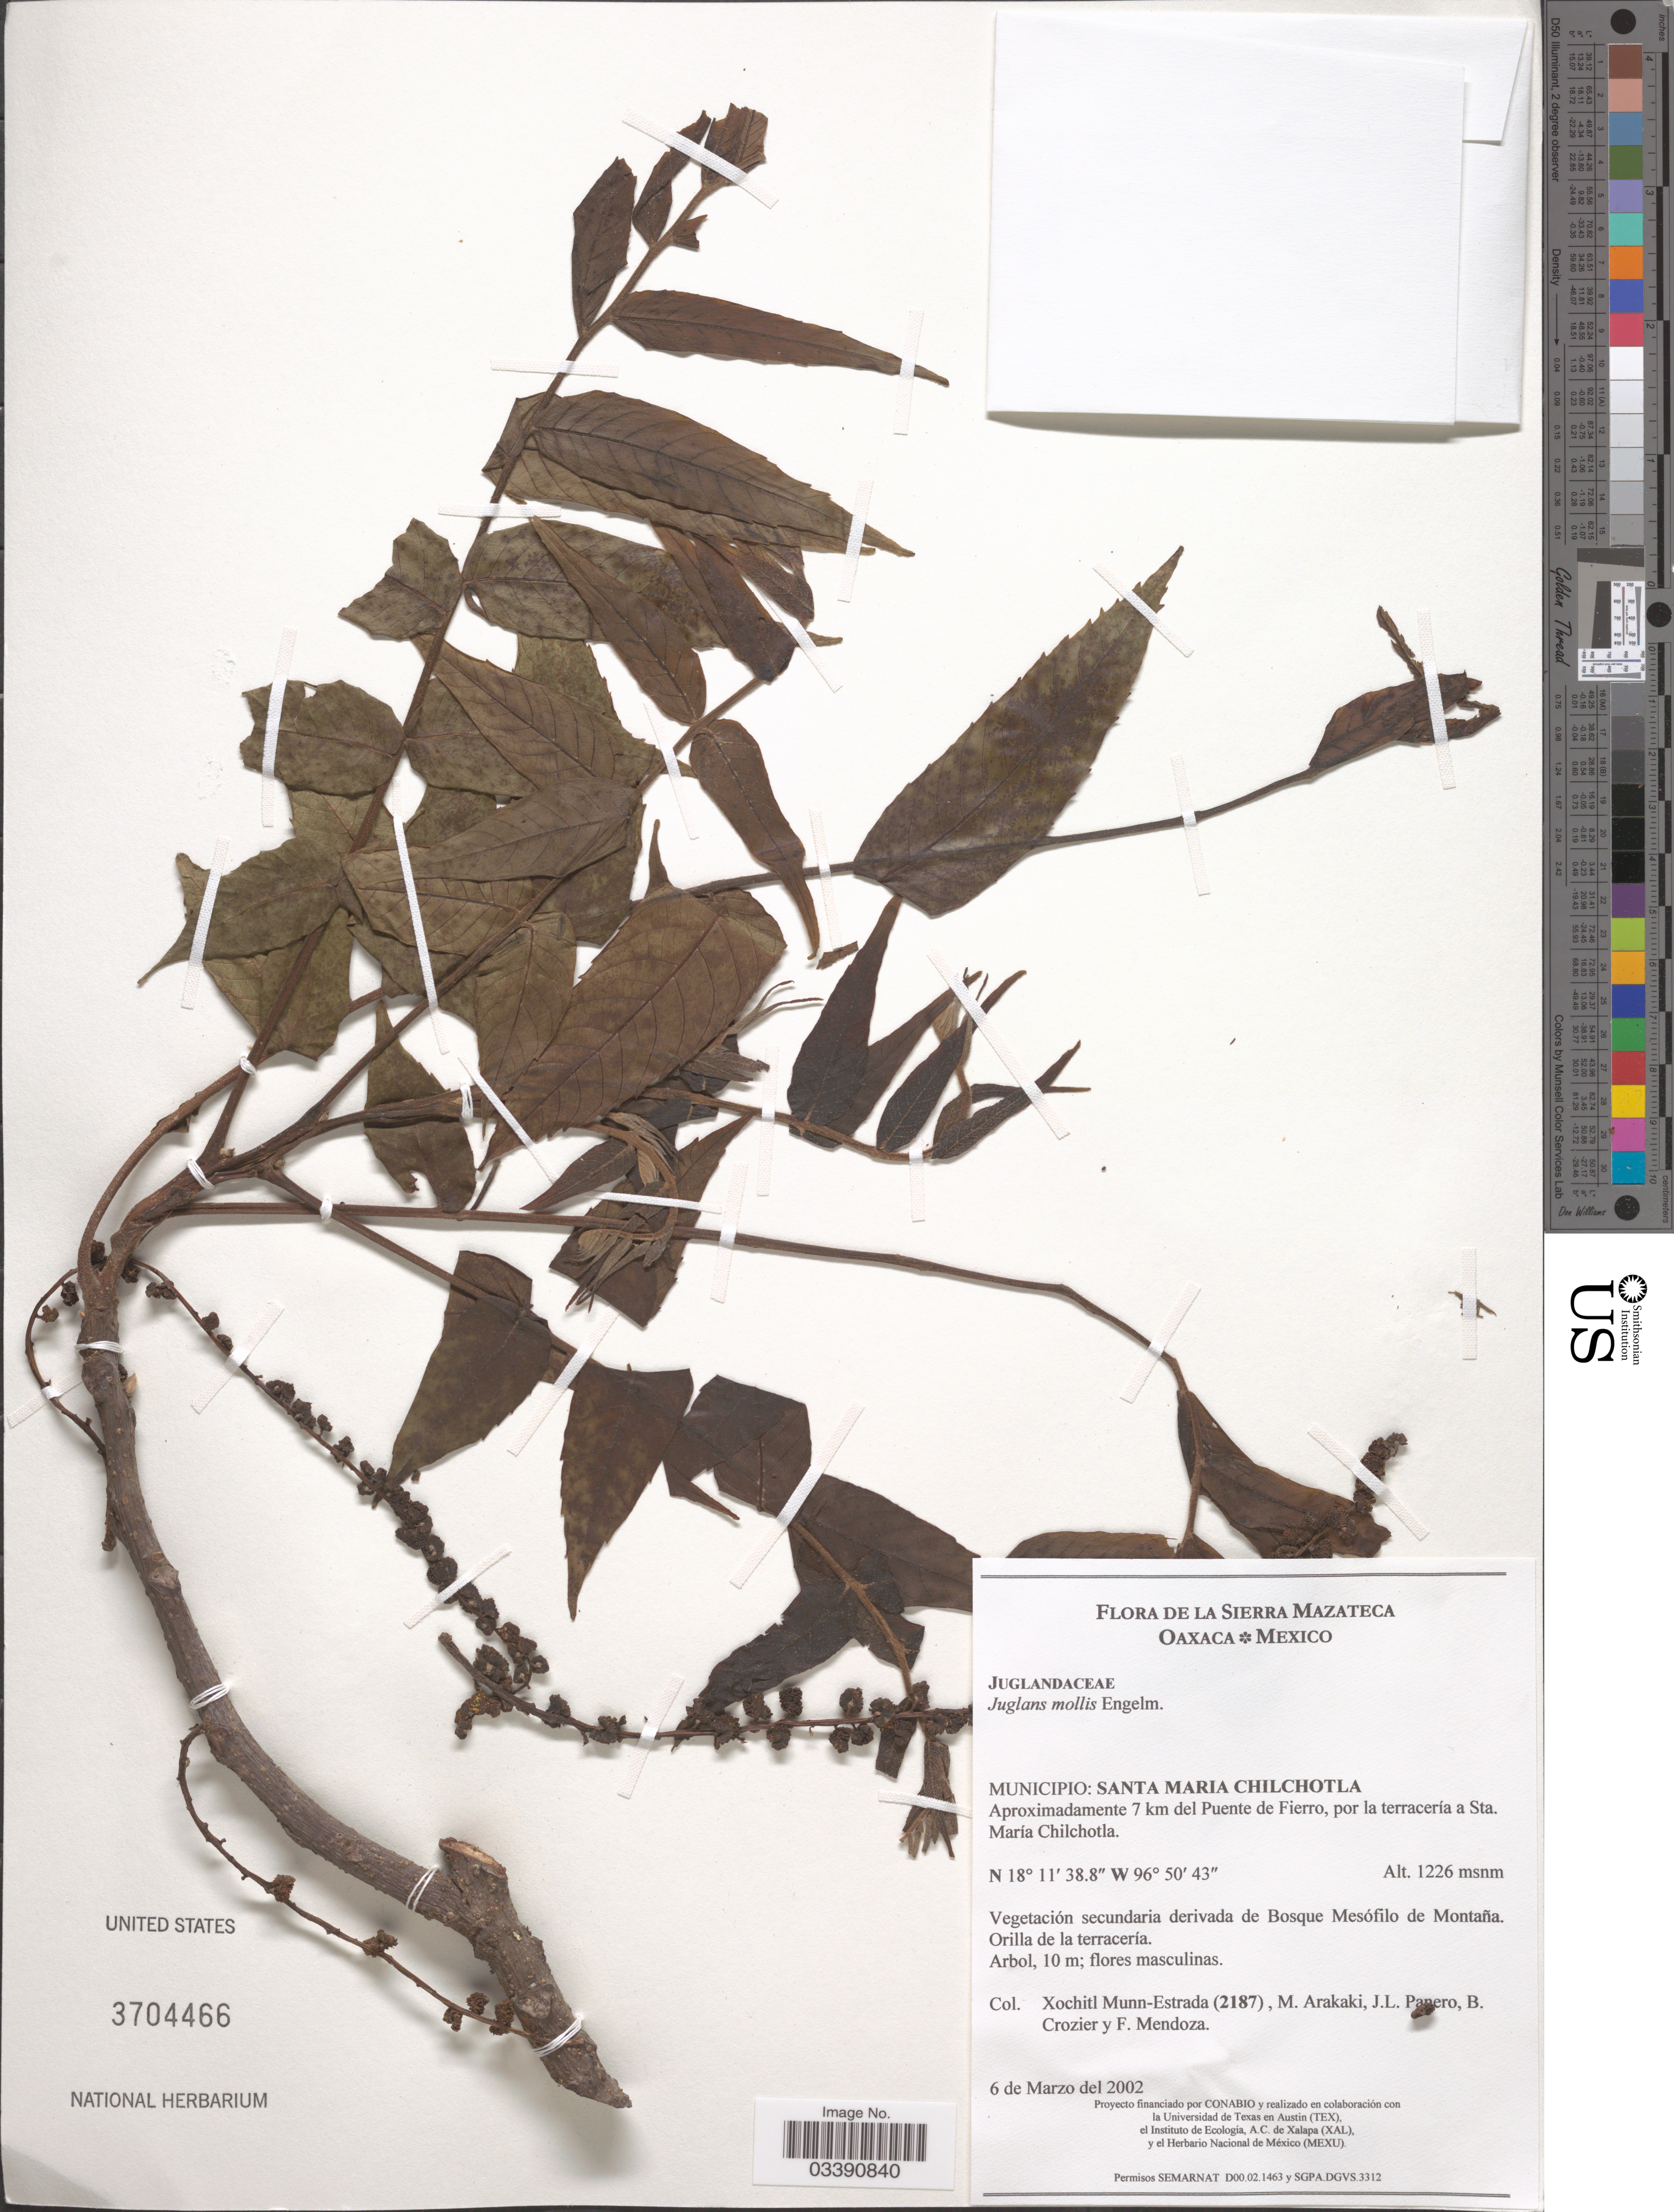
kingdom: Plantae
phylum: Tracheophyta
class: Magnoliopsida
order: Fagales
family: Juglandaceae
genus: Juglans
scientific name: Juglans mollis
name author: Engelm. ex Hemsl.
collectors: X. Munn-Estrada, M. Arakaki, J. L. Panero, B. Crozier & F. Mendoza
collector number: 2187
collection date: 2002-03-06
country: Mexico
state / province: Oaxaca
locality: La Sierra Mazateca. Municipio: Santa Maria Chilchotla. Aproximadamente 7 km del Puente de Fierro, por la terracería a Sta. María Chilcotla.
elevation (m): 1226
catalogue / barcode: US 3704466